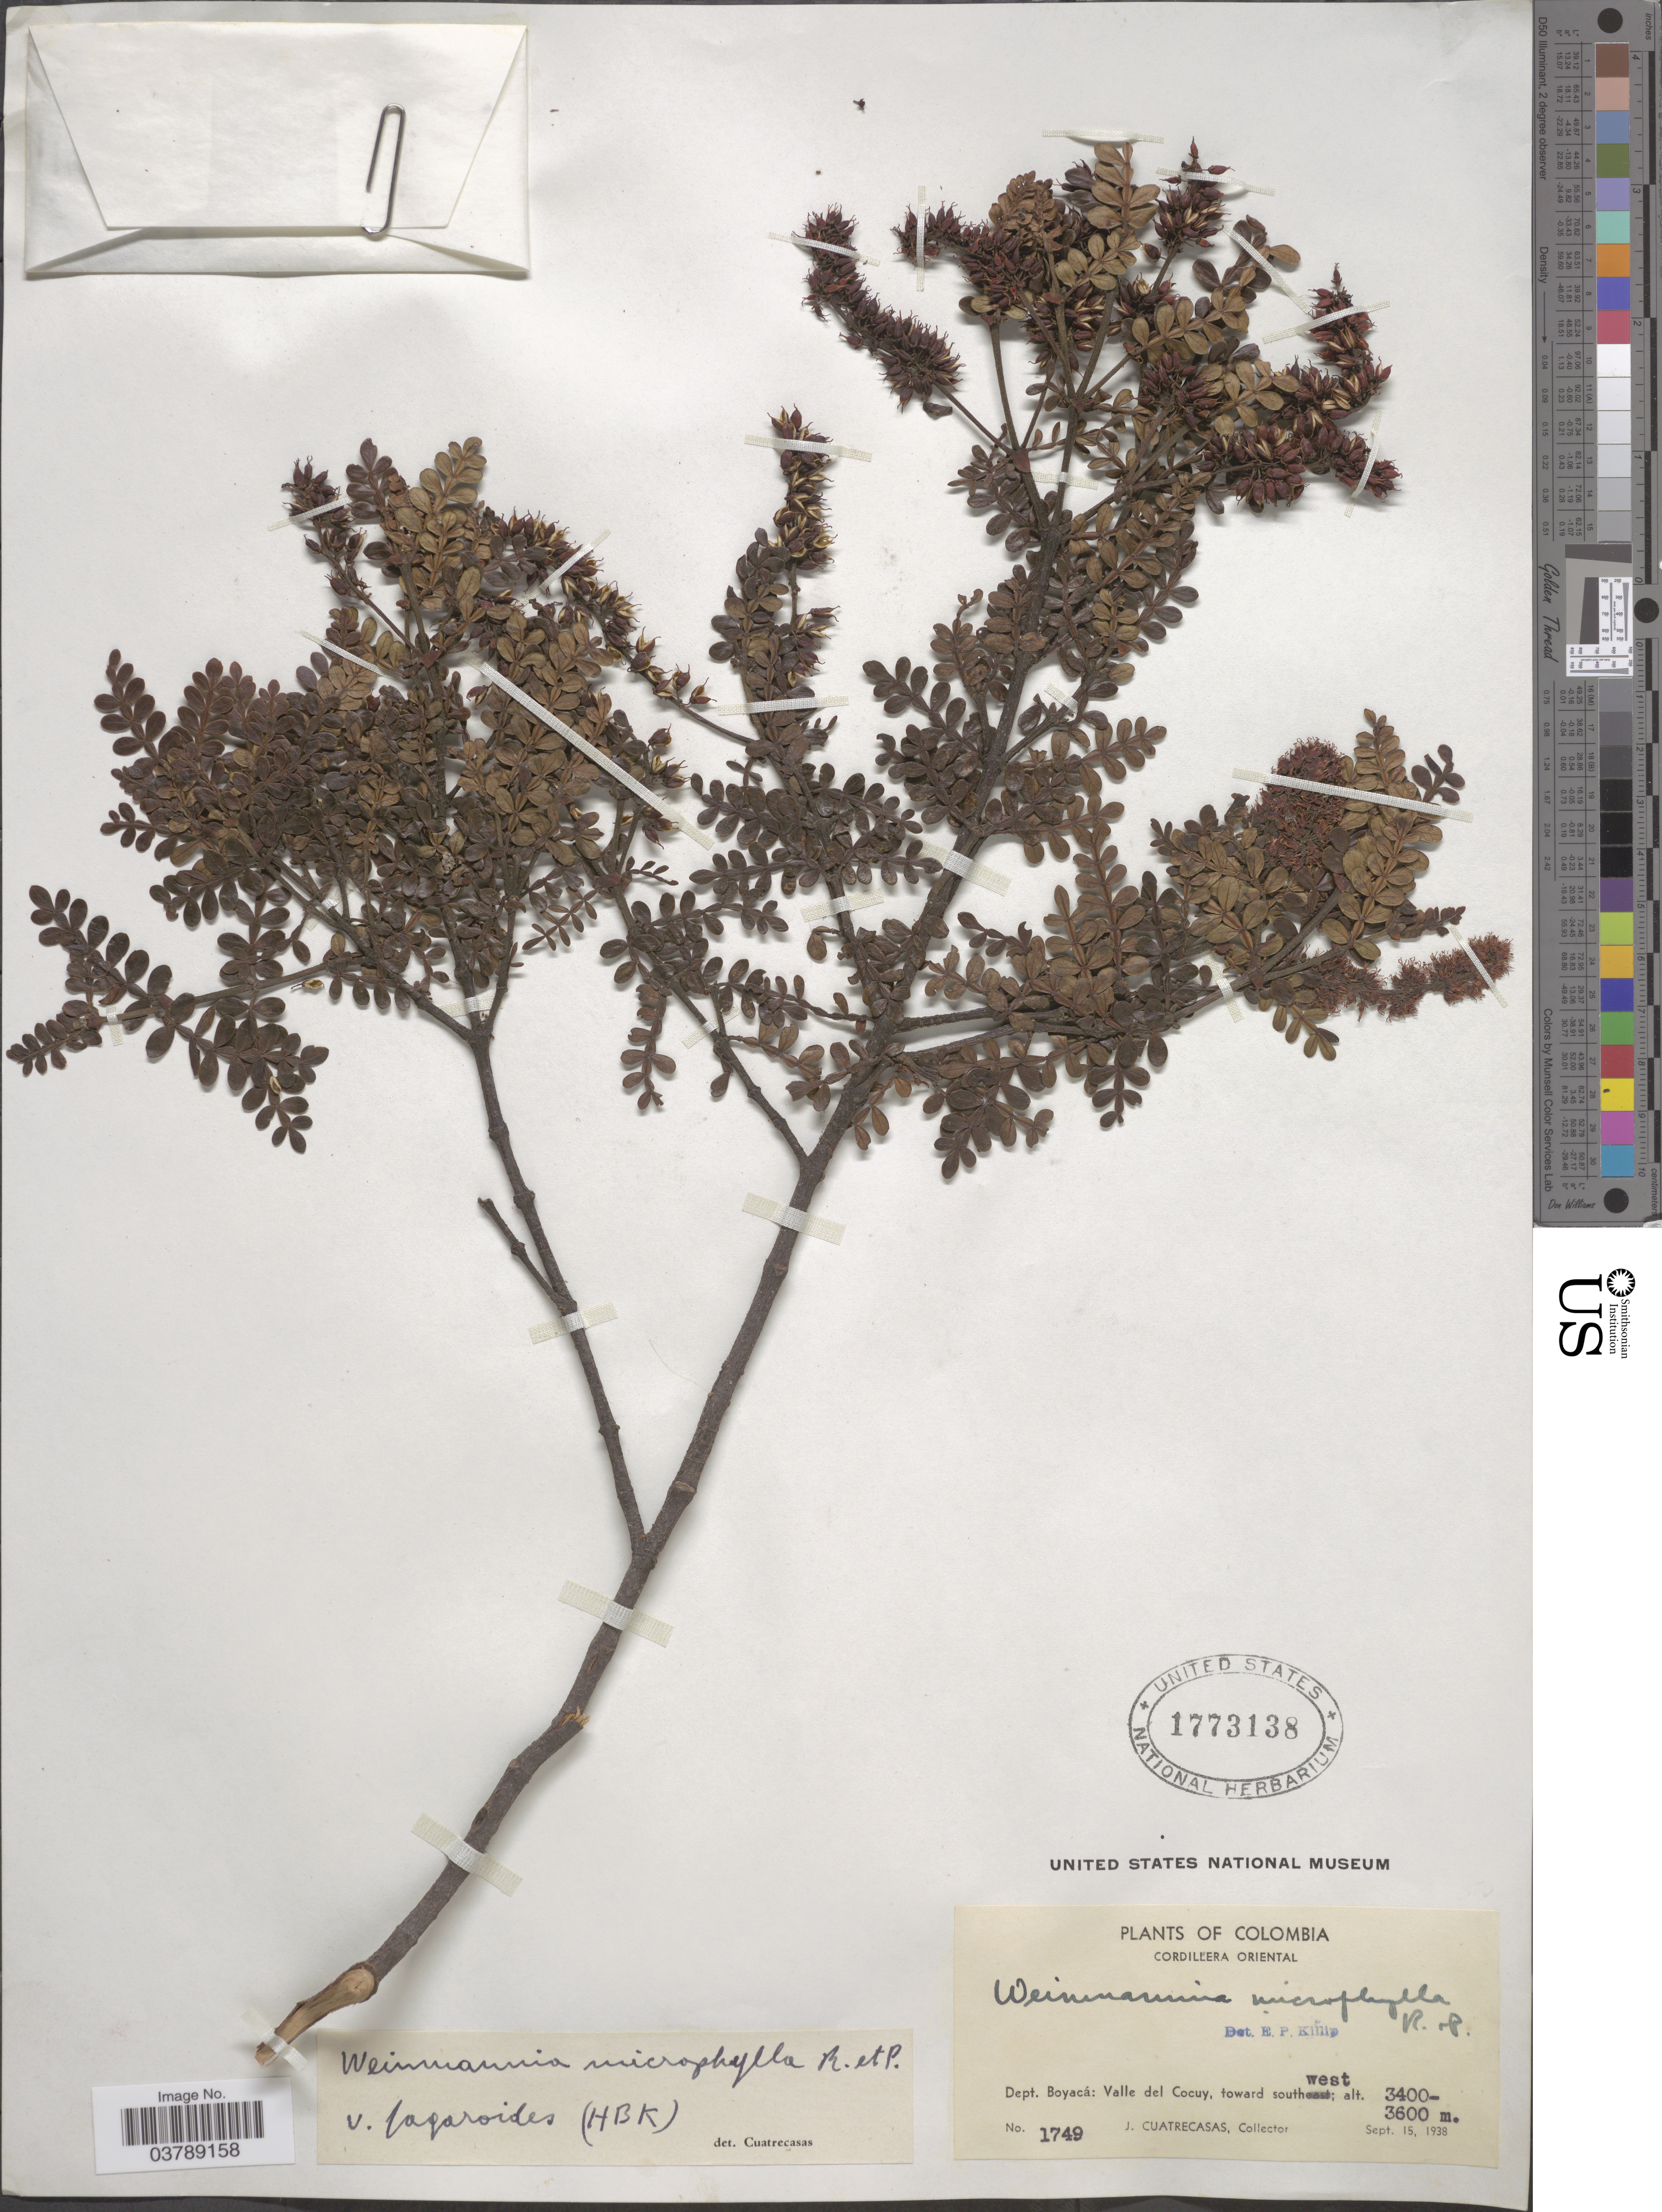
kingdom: Plantae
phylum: Tracheophyta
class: Magnoliopsida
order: Oxalidales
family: Cunoniaceae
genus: Weinmannia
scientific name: Weinmannia fagaroides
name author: Kunth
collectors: J. Cuatrecasas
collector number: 1749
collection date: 1938-09-15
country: Colombia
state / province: Boyacá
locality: Cordillera Oriental. Dept. Boyacá: Valle del Cocuy, toward southwest.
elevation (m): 3400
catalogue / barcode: US 1773138